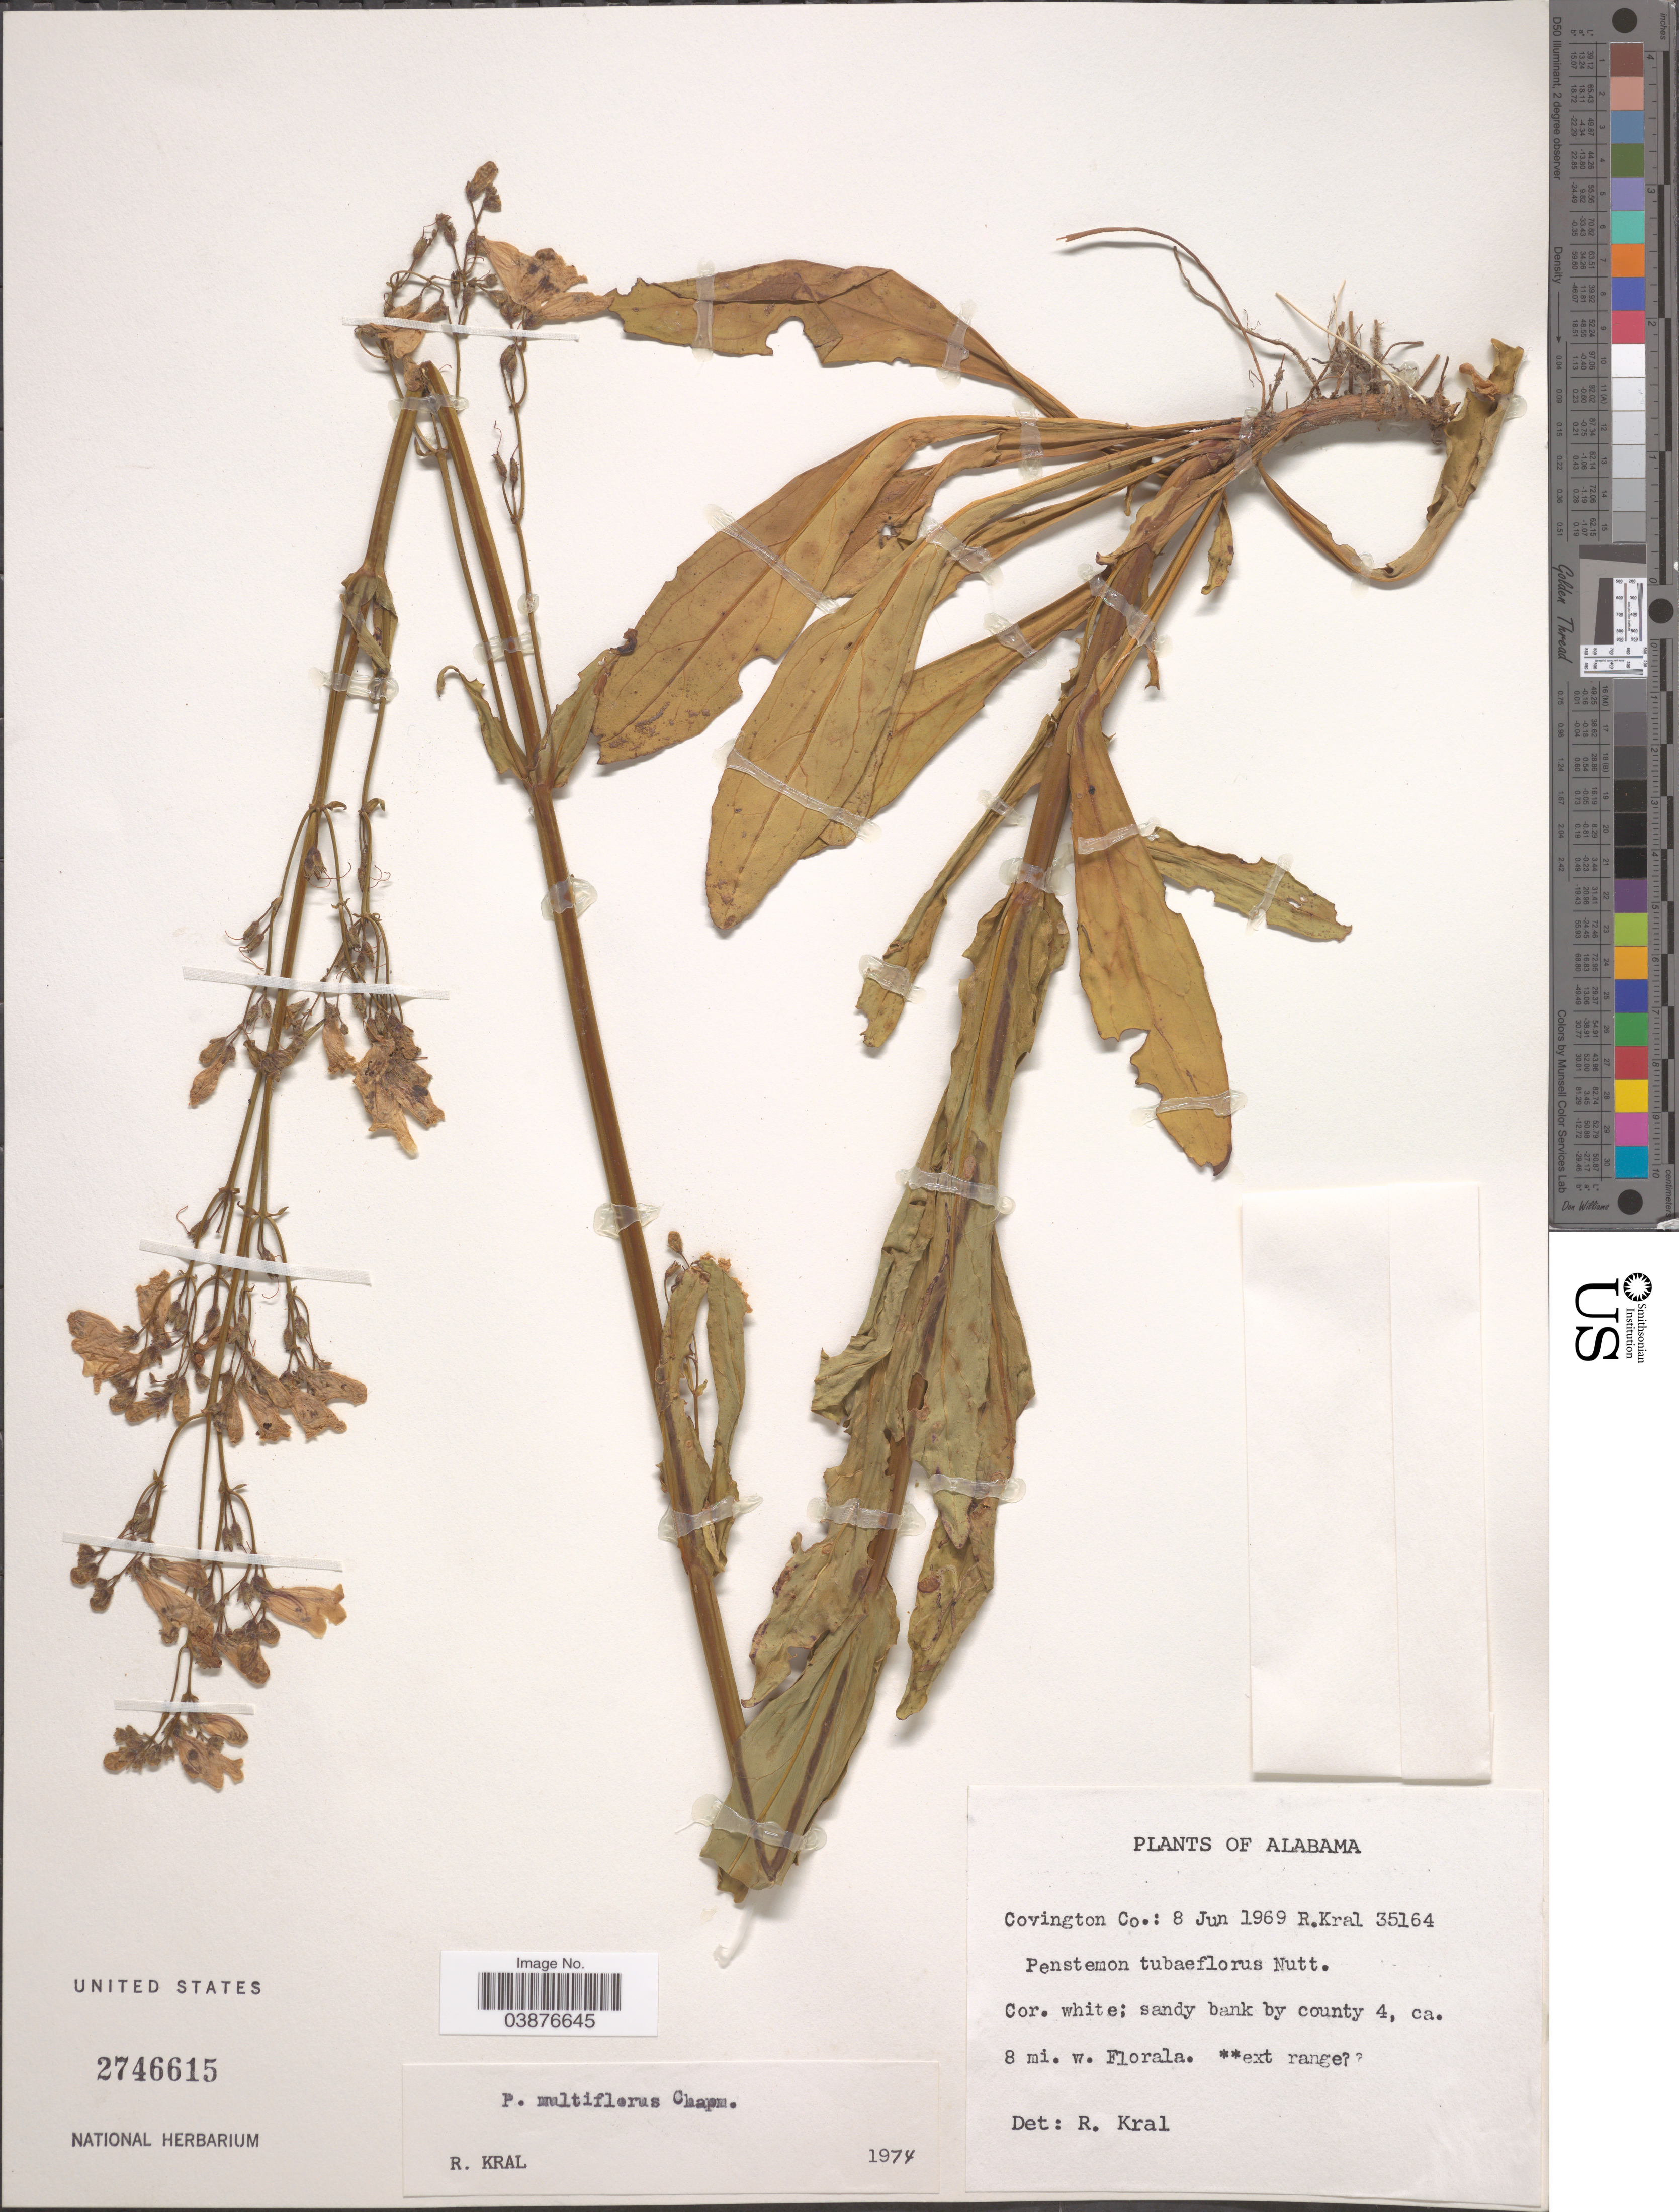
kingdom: Plantae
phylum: Tracheophyta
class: Magnoliopsida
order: Lamiales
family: Plantaginaceae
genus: Penstemon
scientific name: Penstemon multiflorus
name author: (Benth.) Chapm. ex Small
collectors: R. Kral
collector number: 35164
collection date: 1969-06-08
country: United States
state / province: Alabama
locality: Covington Co. County 4, ca. 8 mi. w. Florala.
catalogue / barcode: US 2746615